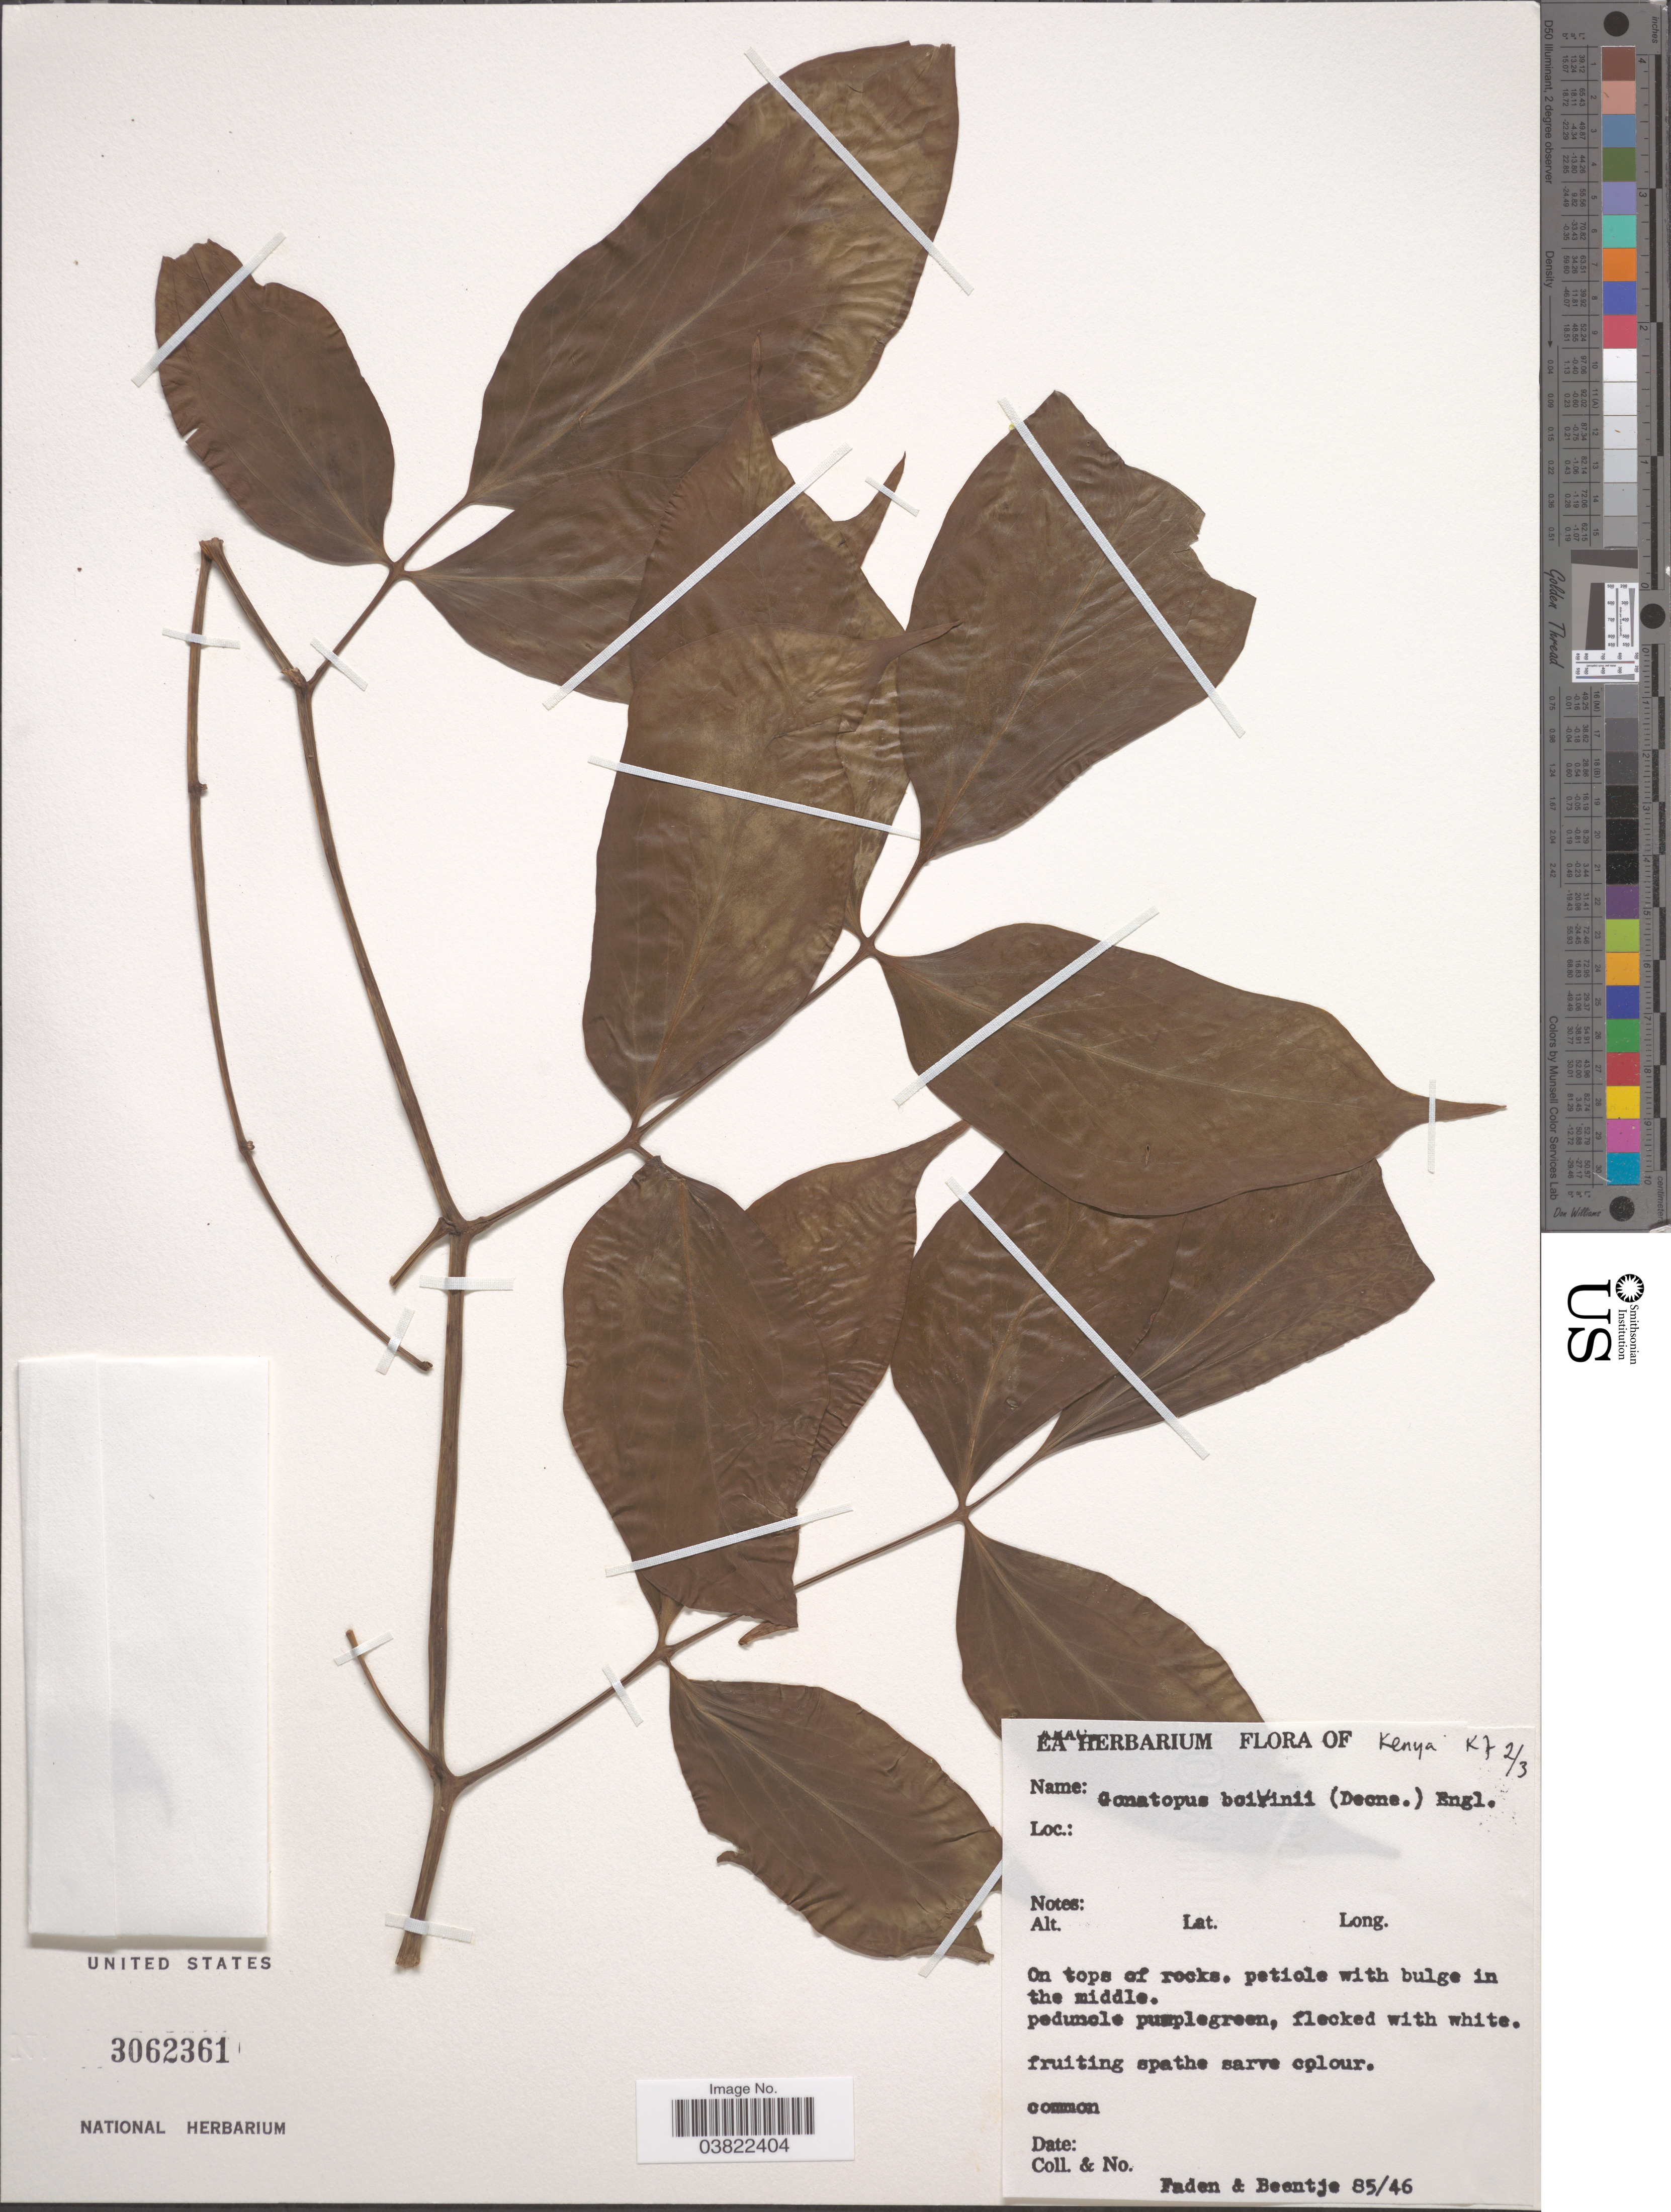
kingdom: Plantae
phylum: Tracheophyta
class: Liliopsida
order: Alismatales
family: Araceae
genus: Gonatopus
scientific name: Gonatopus boivinii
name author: (Decne.) Engl.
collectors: -- Faden & -- Beentje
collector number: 85/46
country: Kenya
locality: Kenya K7. On tops of rocks, petiole with bulge in the middle.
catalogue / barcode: US 3062361